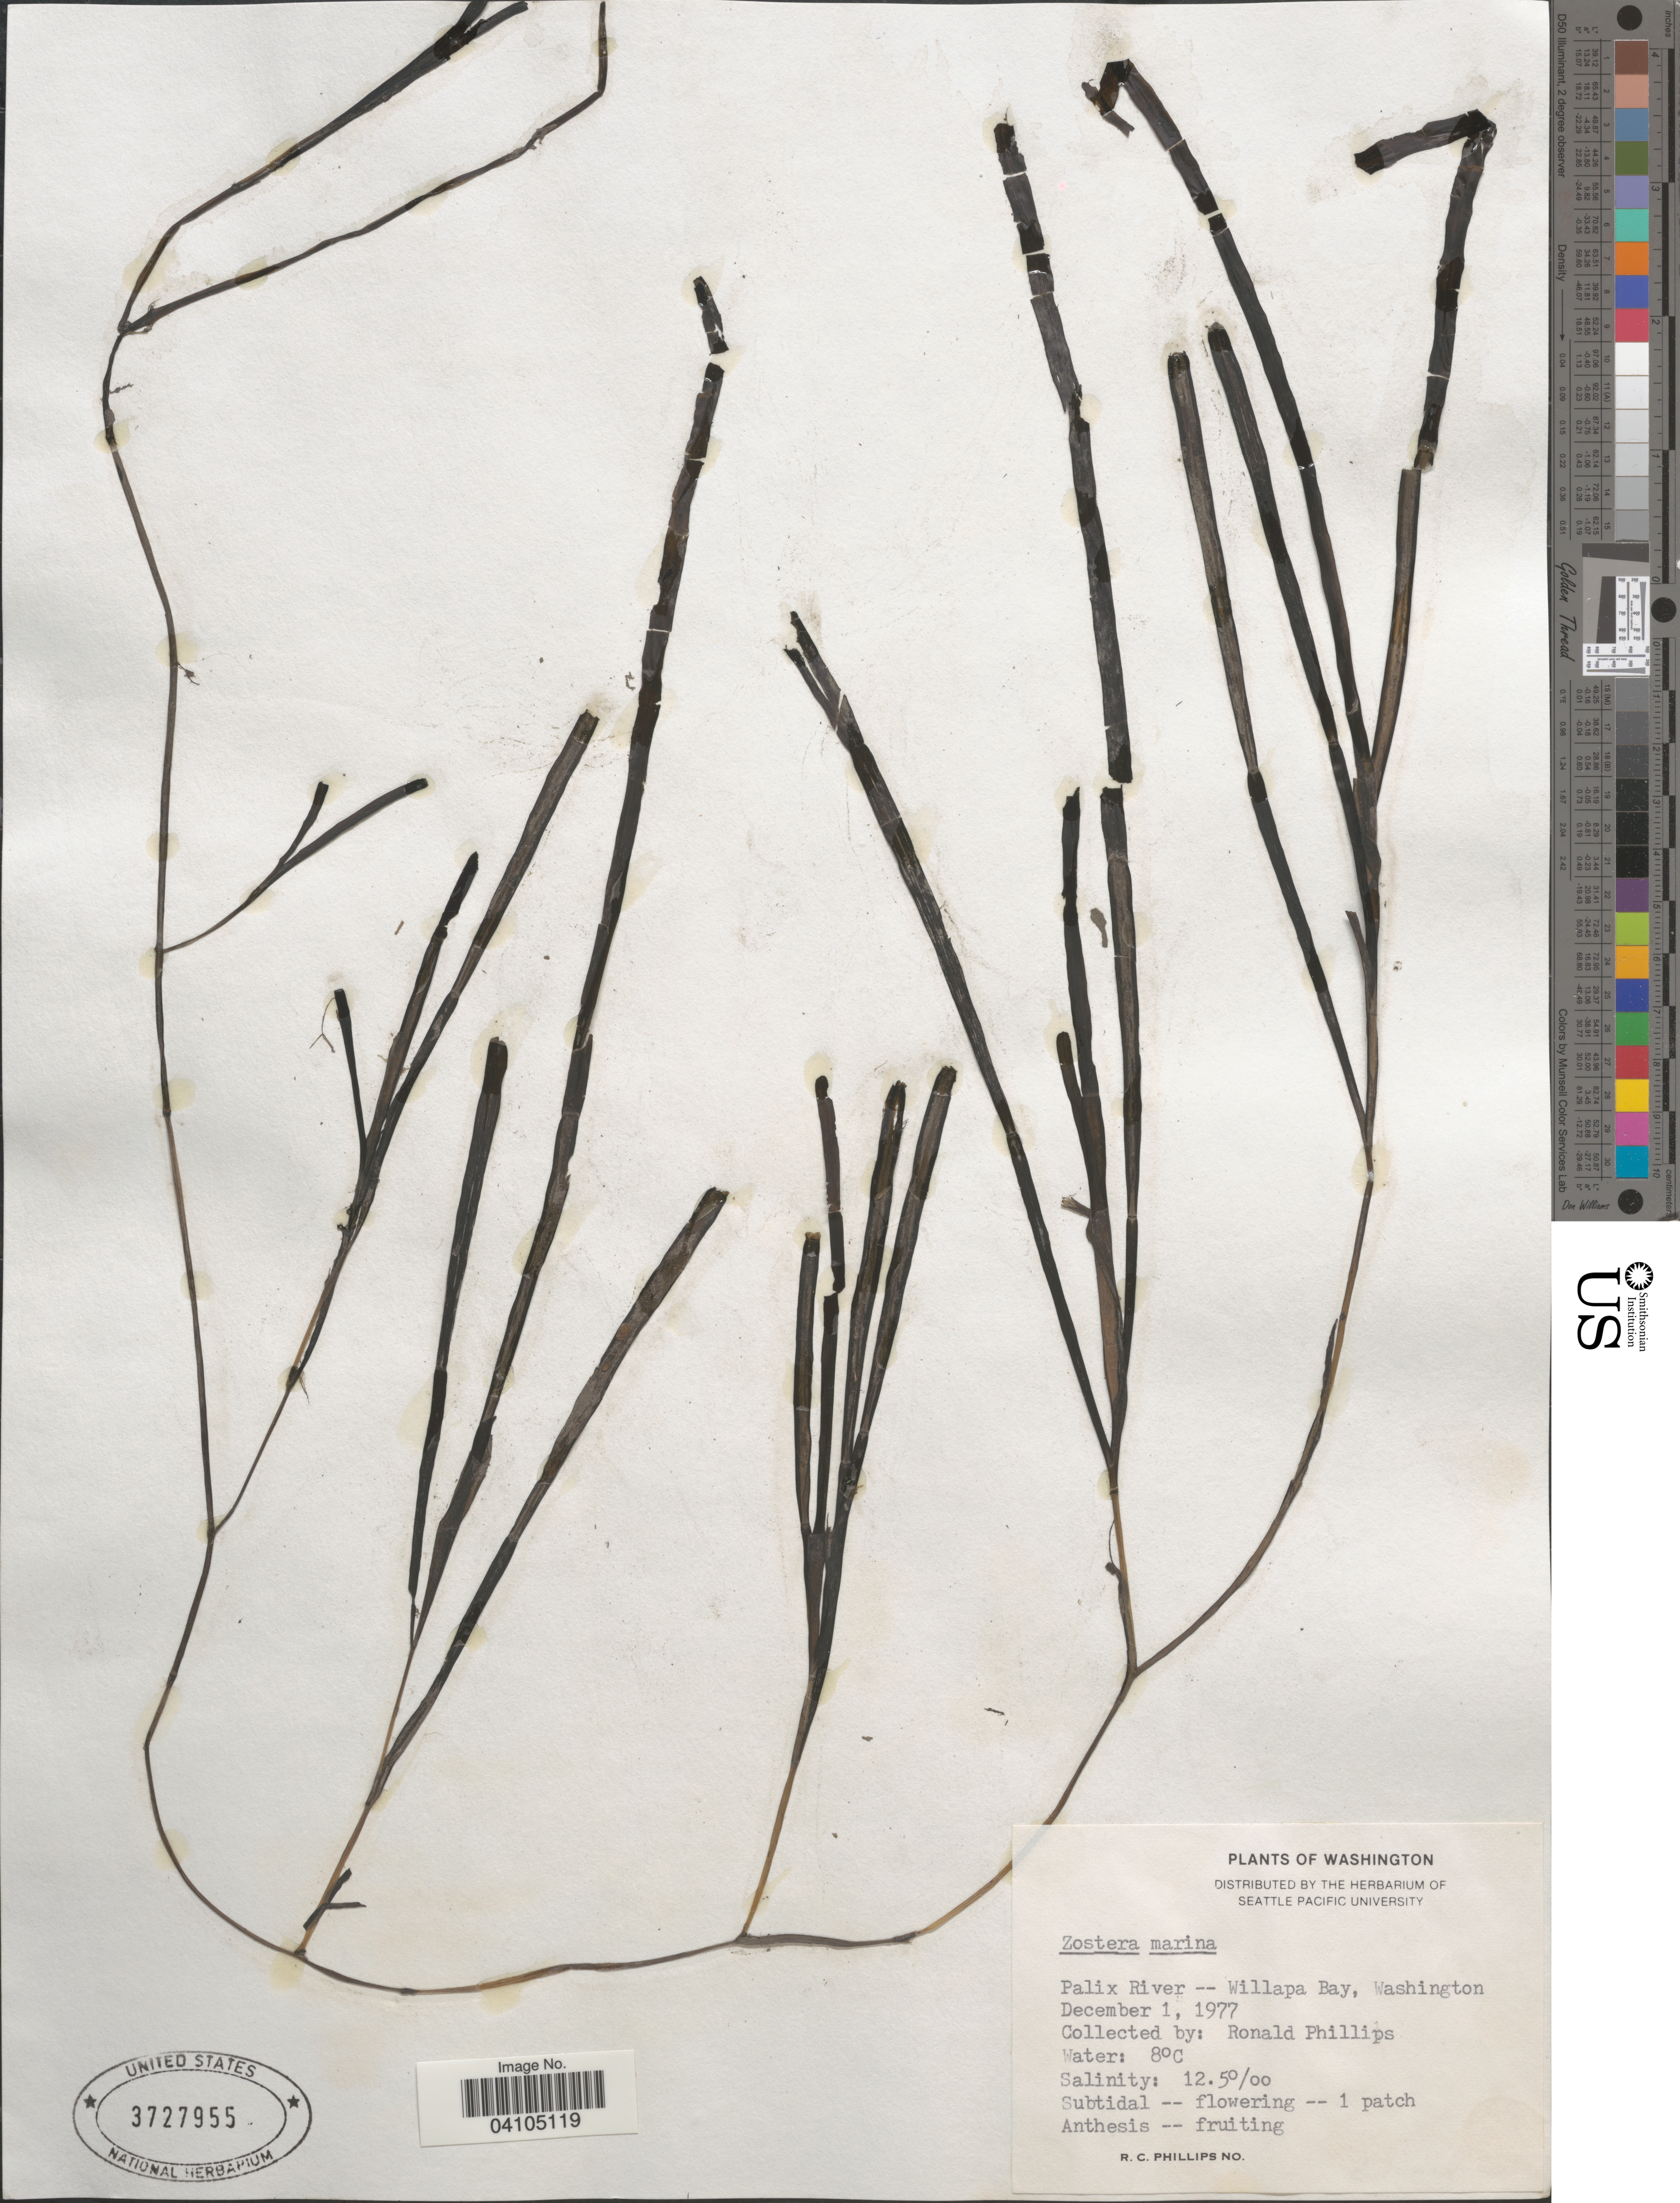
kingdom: Plantae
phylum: Tracheophyta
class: Liliopsida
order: Alismatales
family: Zosteraceae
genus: Zostera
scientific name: Zostera marina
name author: L.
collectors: R. C. Phillips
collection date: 1977-12-01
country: United States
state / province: Washington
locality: Palix River -- Willapa Bay.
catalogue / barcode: US 3727955